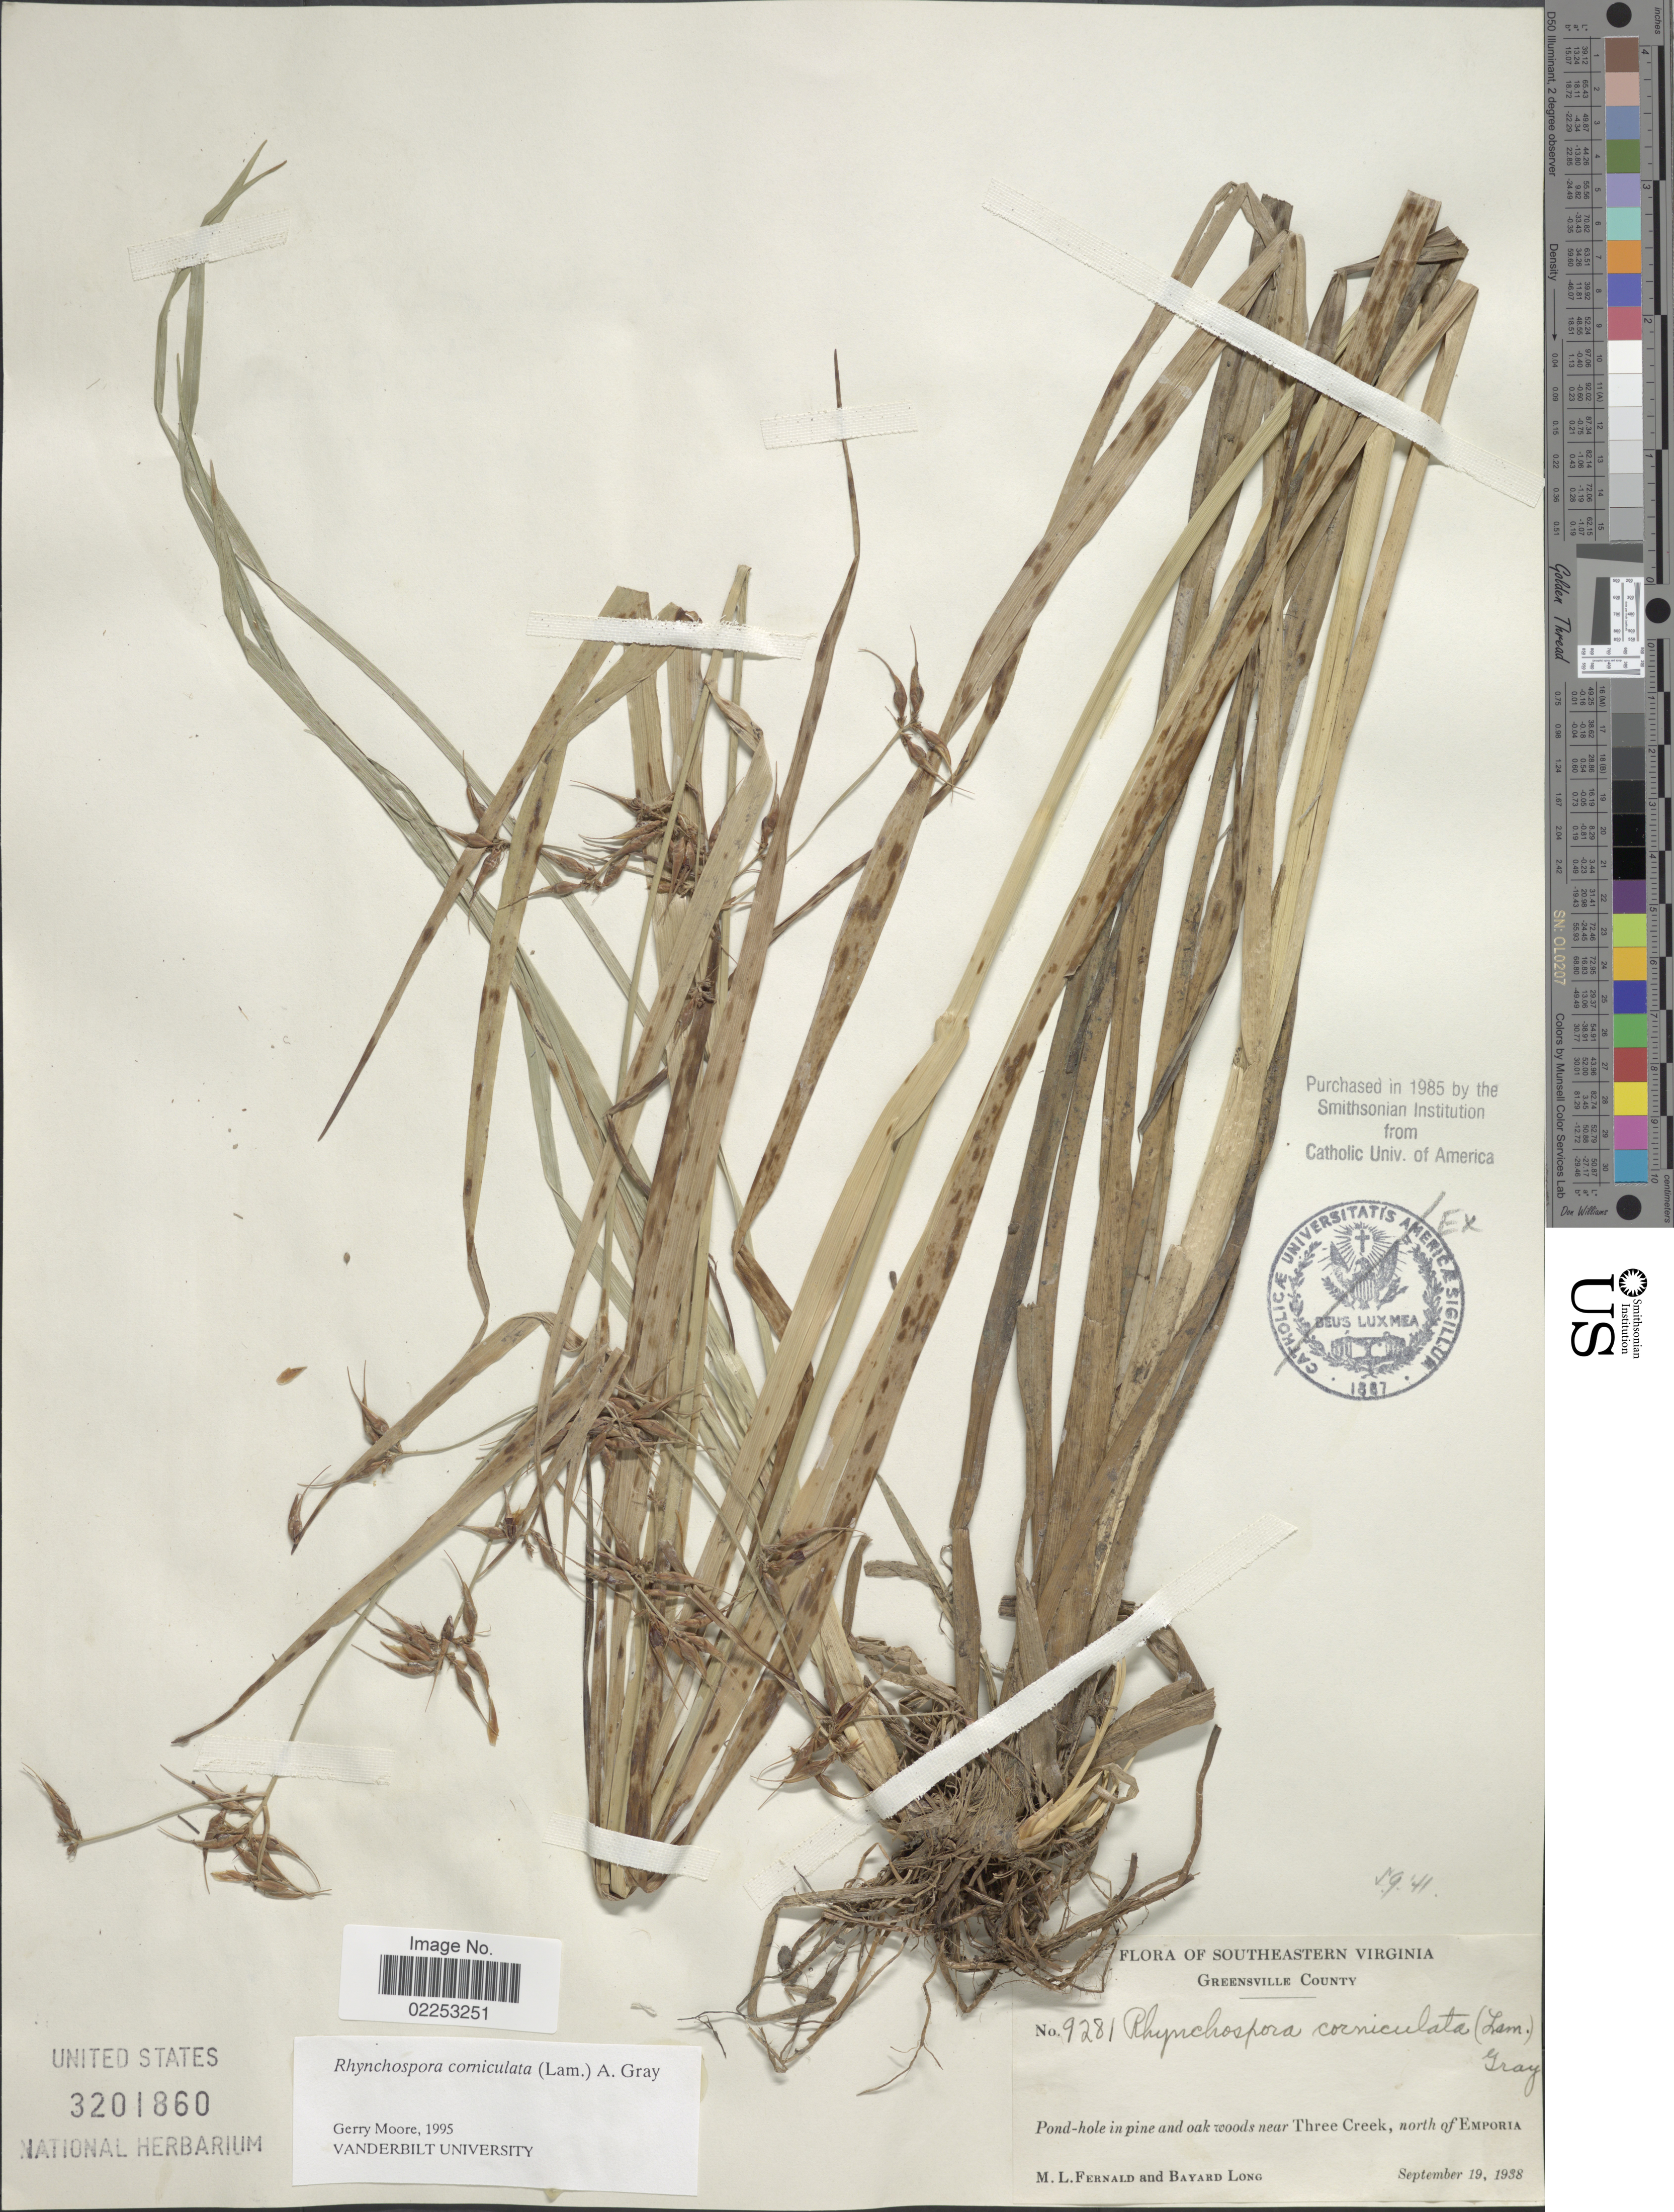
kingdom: Plantae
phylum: Tracheophyta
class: Liliopsida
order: Poales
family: Cyperaceae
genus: Rhynchospora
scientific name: Rhynchospora corniculata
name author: (Lam.) A. Gray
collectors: M. L. Fernald & B. Long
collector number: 9281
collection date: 1938-09-19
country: United States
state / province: Virginia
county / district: Greensville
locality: Southeastern Virginia. Greensville County. near Three Creek, north of Emporia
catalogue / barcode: US 3201860